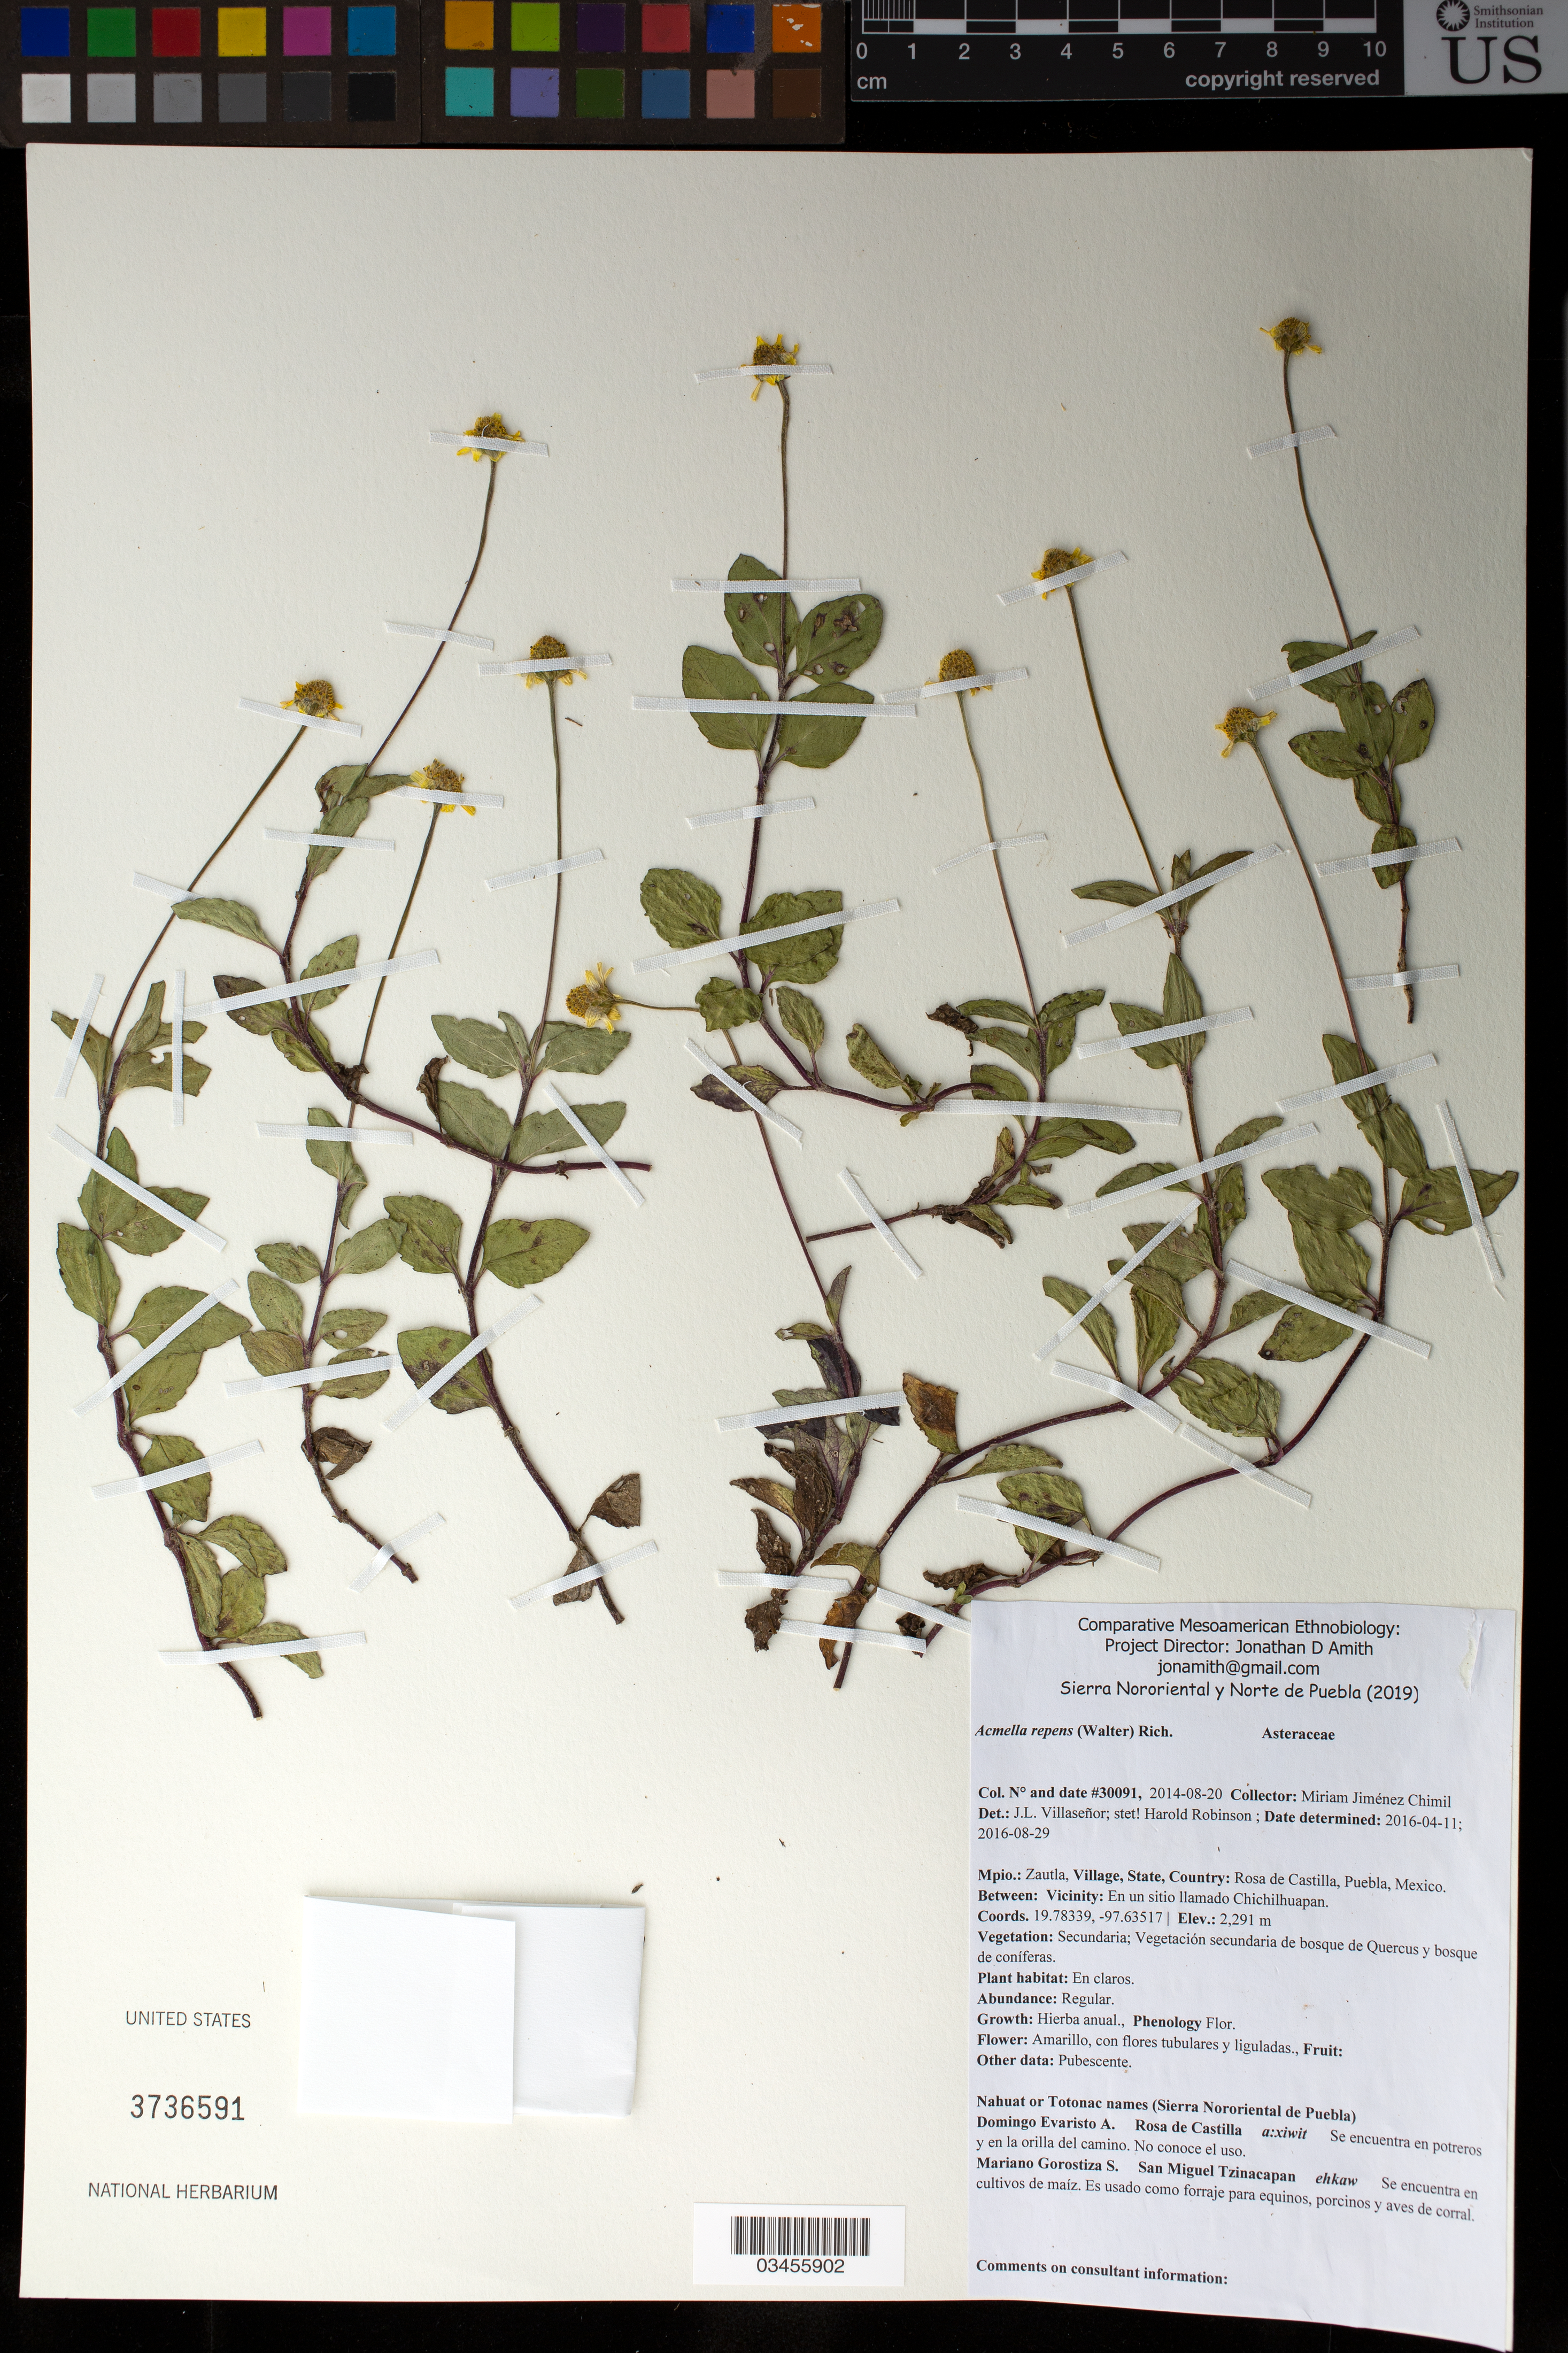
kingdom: Plantae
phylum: Tracheophyta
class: Magnoliopsida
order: Asterales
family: Asteraceae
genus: Acmella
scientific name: Acmella repens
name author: (Walter) Rich.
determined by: Robinson, Harold E., (US)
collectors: M. Jiménez Chimil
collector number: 30091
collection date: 2014-08-20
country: México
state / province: Puebla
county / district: Zautla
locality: PUEBLO: Rosa de Castilla; LOCALIDAD EXACTA: Lugar llamado Chichilhuapan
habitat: Vegetación secundaria de bosque de Quercus y bosque de coníferas; ruderal, en claros.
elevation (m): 2291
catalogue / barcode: US 3736591